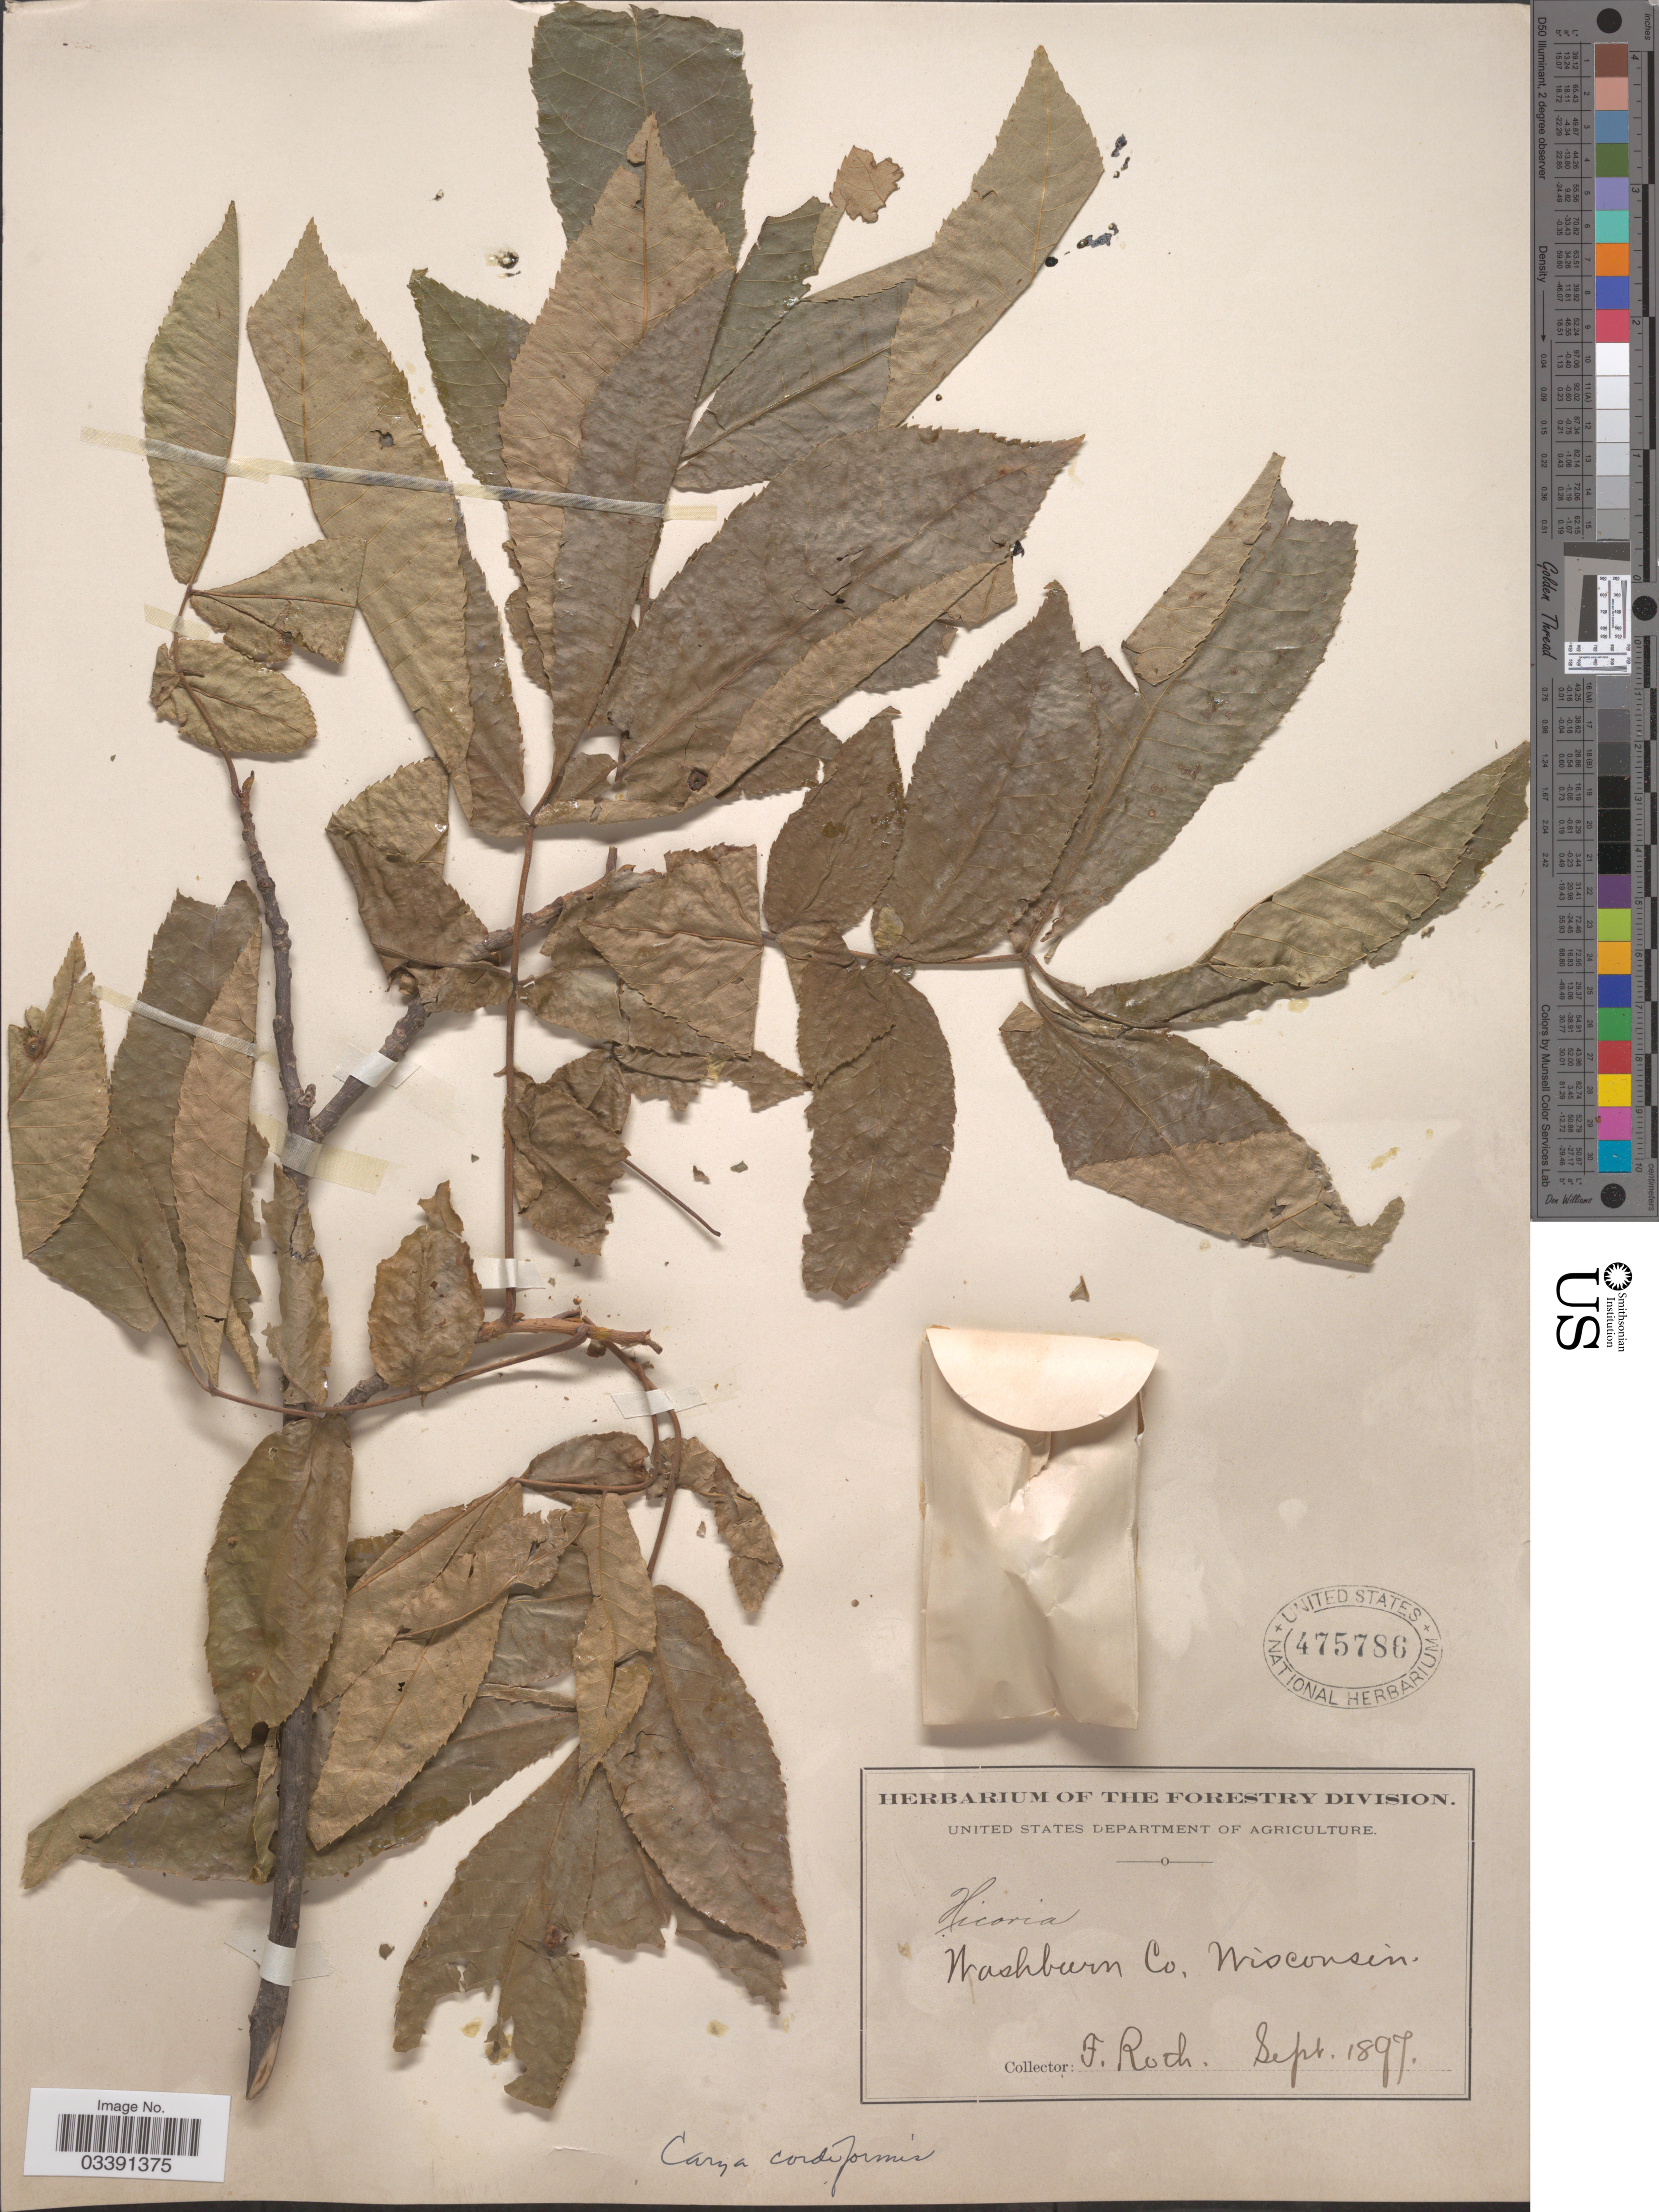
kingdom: Plantae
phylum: Tracheophyta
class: Magnoliopsida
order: Fagales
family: Juglandaceae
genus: Carya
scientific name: Carya cordiformis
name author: (Wangenh.) K. Koch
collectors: F. Roth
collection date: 1897-09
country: United States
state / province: Wisconsin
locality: Washburn Co.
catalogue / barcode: US 475786